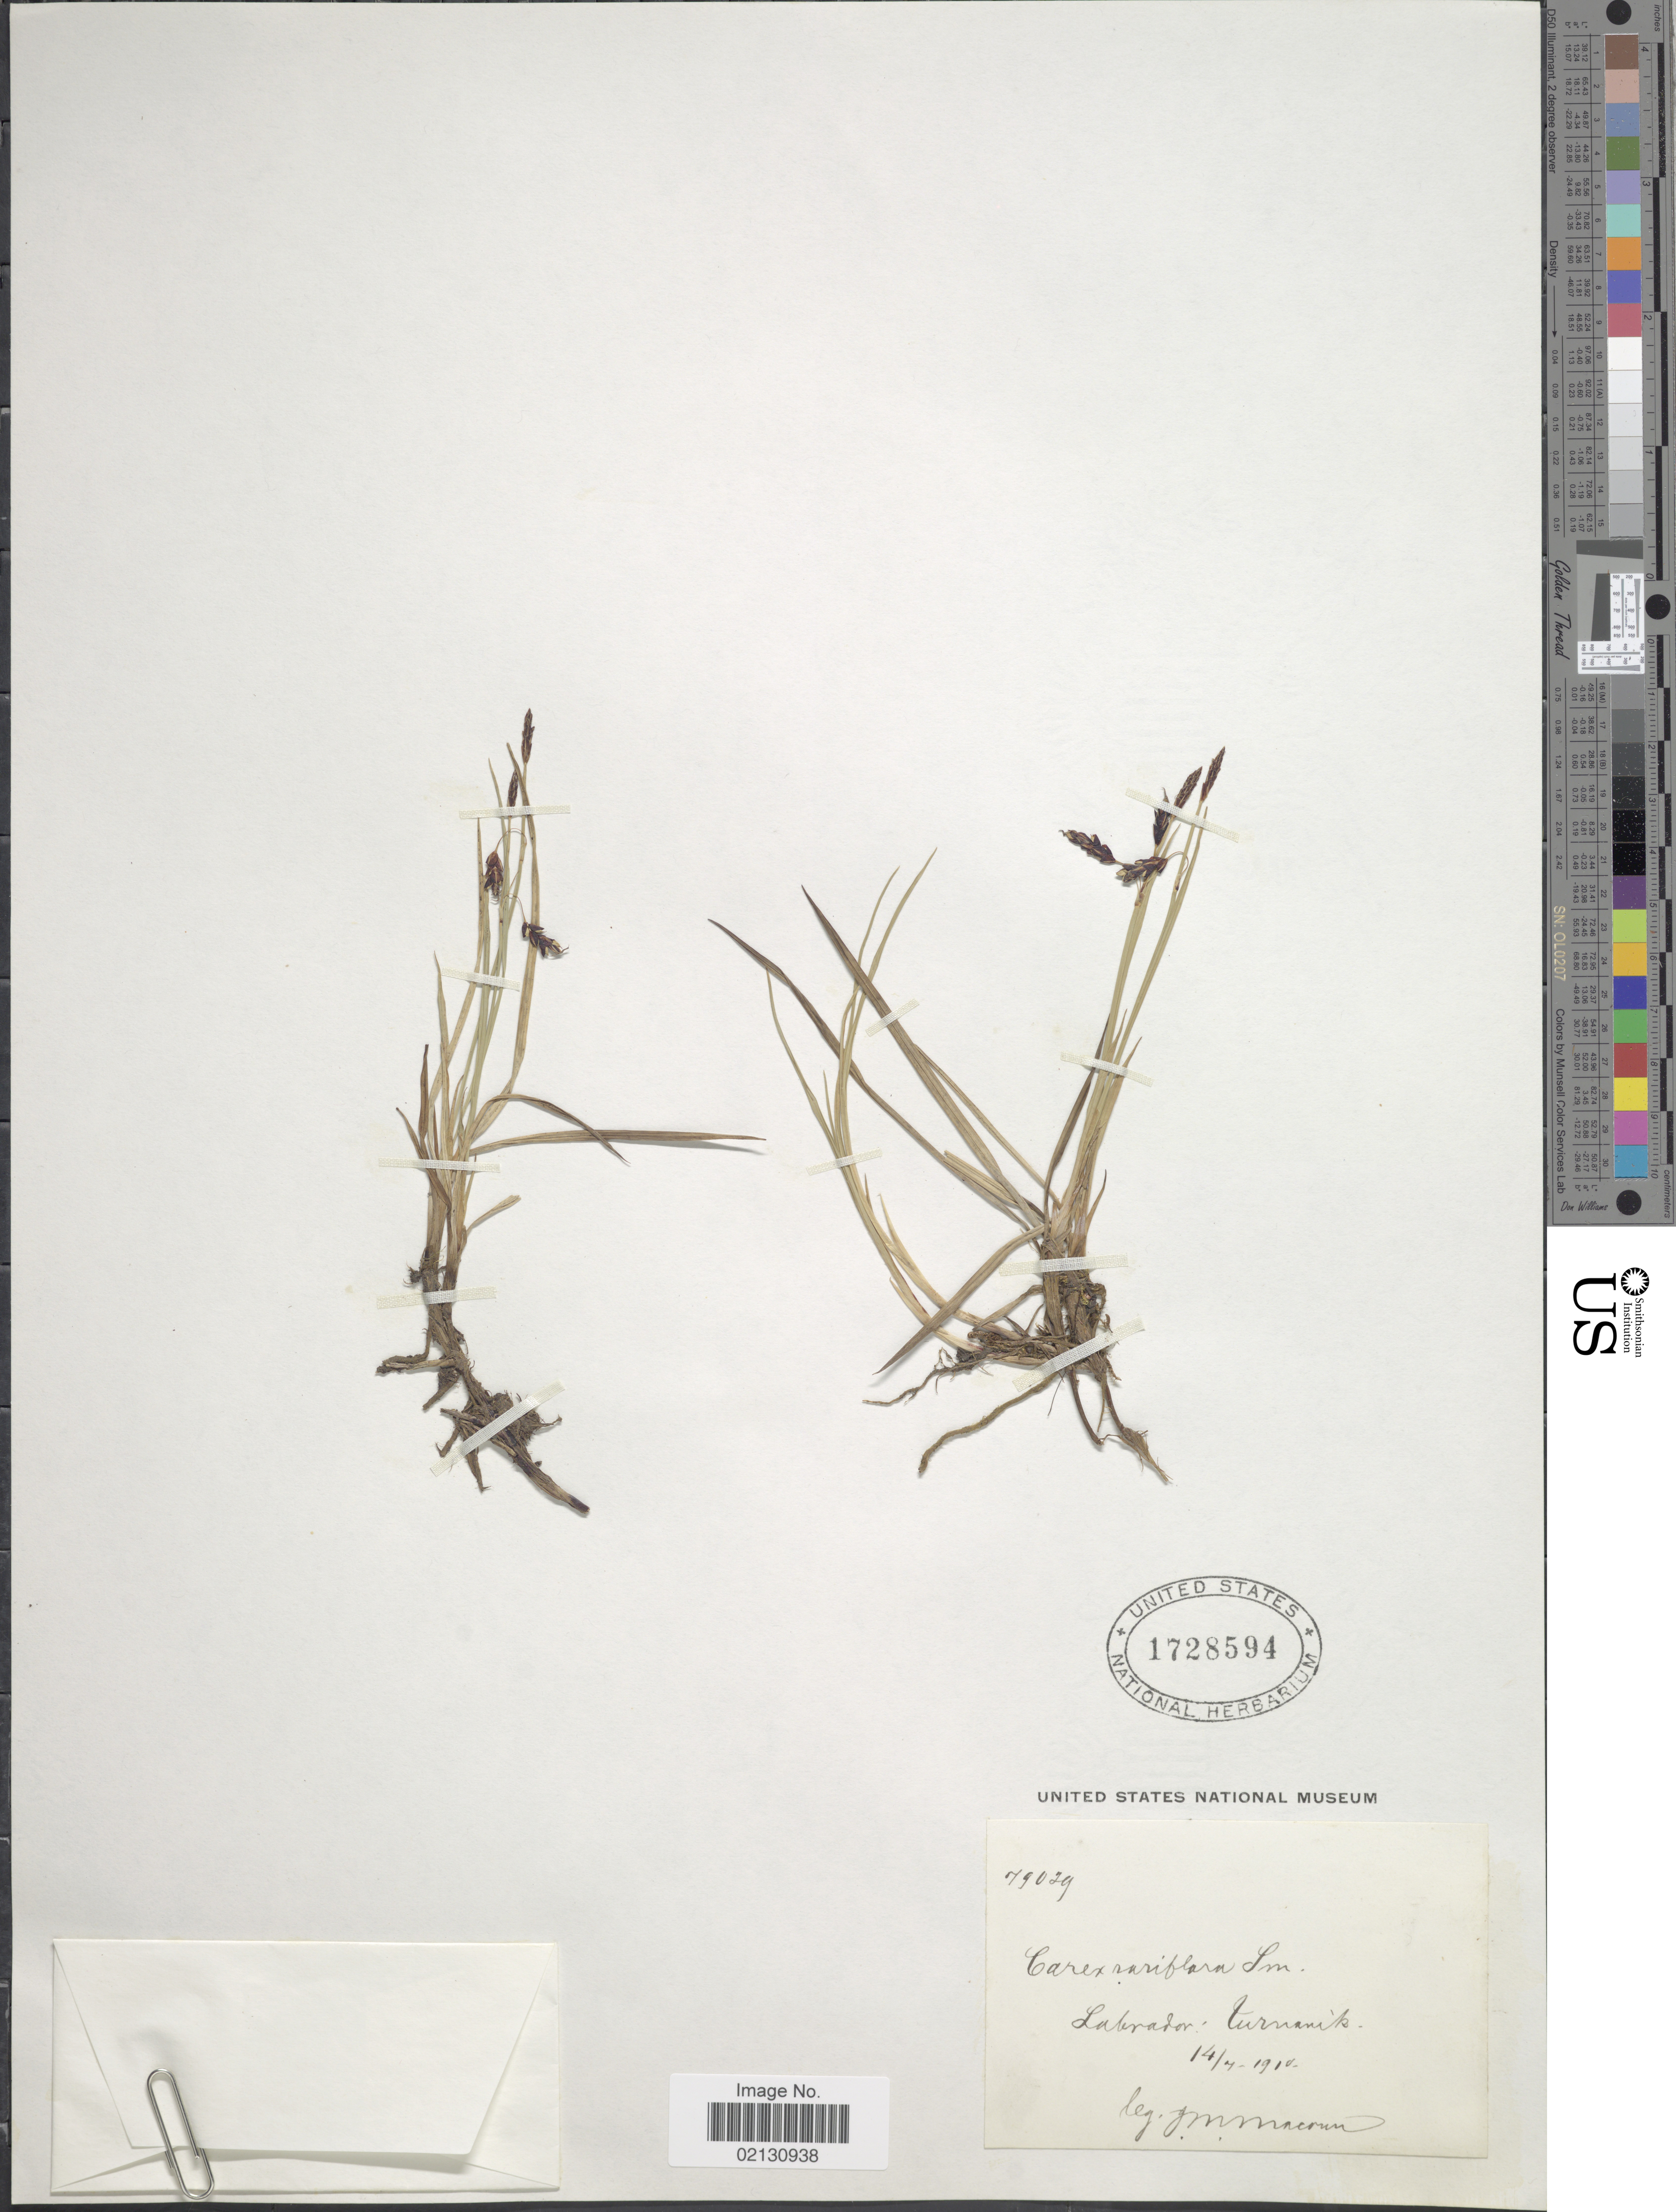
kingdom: Plantae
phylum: Tracheophyta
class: Liliopsida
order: Poales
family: Cyperaceae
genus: Carex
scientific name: Carex rariflora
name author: (Wahlenb.) Sm.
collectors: J. M. Macoun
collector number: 79029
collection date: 1910-07-14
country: Canada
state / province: Newfoundland and Labrador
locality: Labrador. Turnanik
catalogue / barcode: US 1728594